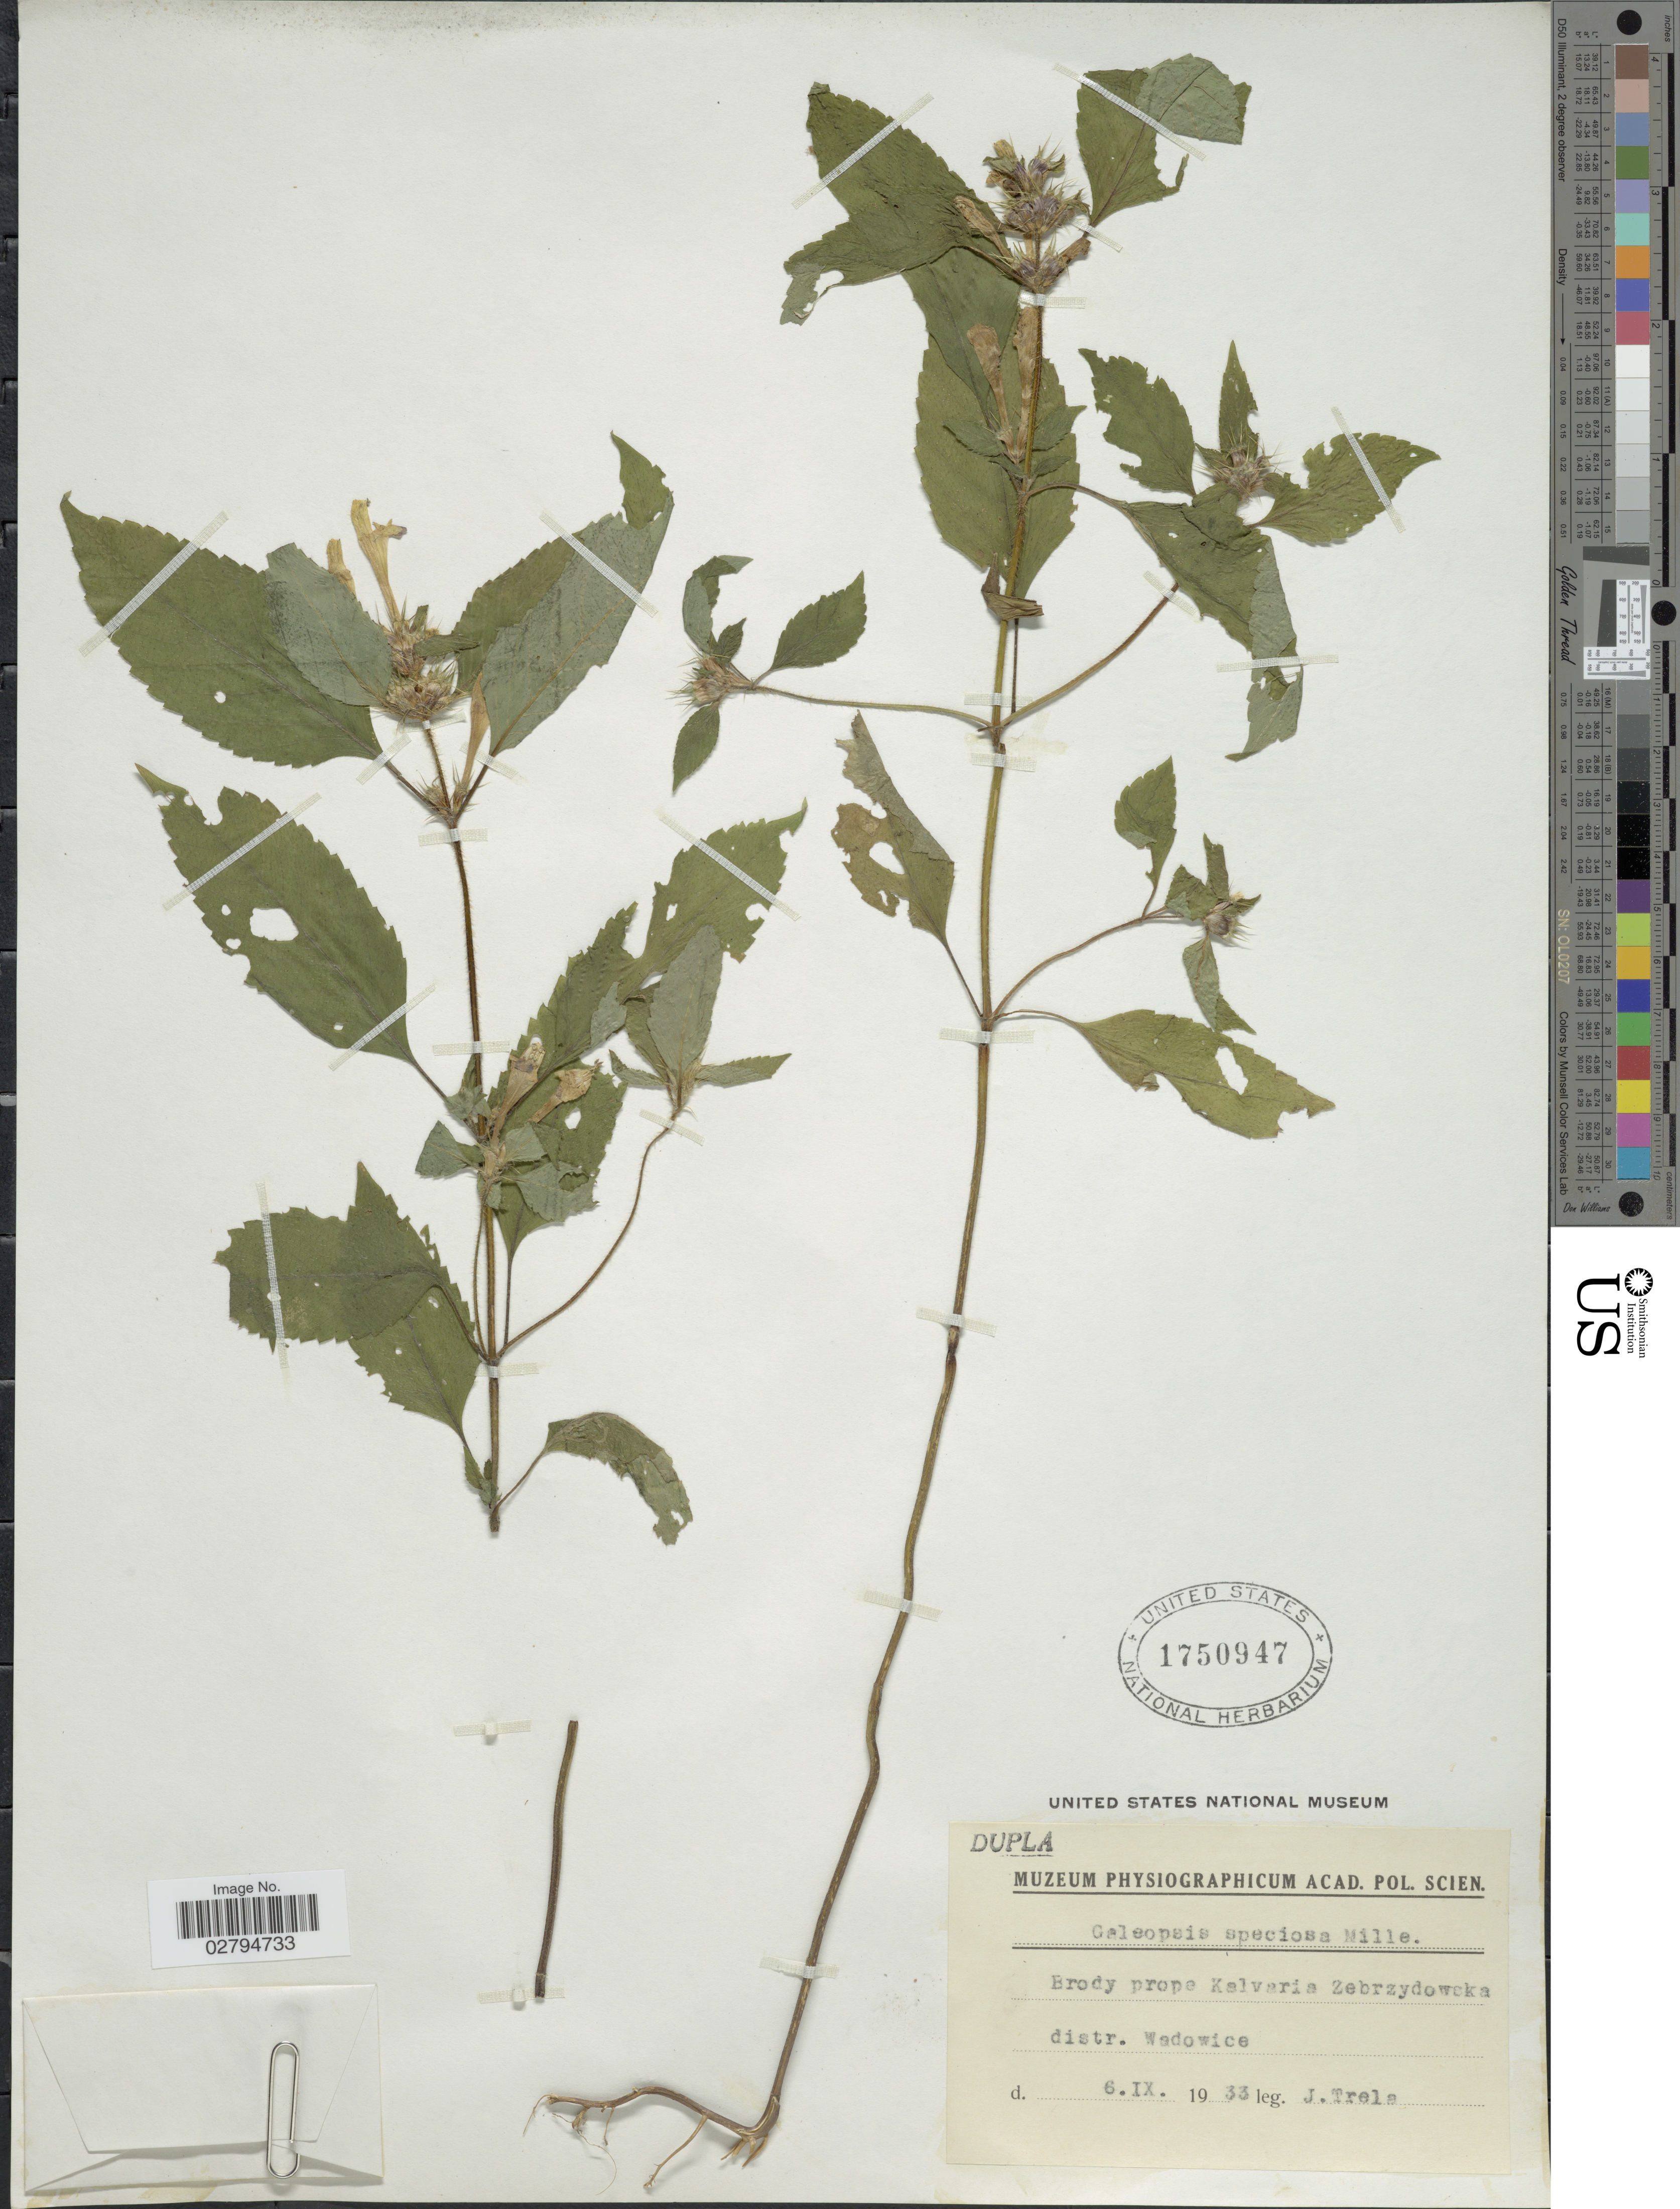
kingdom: Plantae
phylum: Tracheophyta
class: Magnoliopsida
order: Lamiales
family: Lamiaceae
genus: Galeopsis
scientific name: Galeopsis speciosa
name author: Mill.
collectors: J. Trela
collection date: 1933-09-06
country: Poland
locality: Brody prope Kalvaria Zebrzydowska distr. Wadowice.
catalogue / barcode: US 1750947